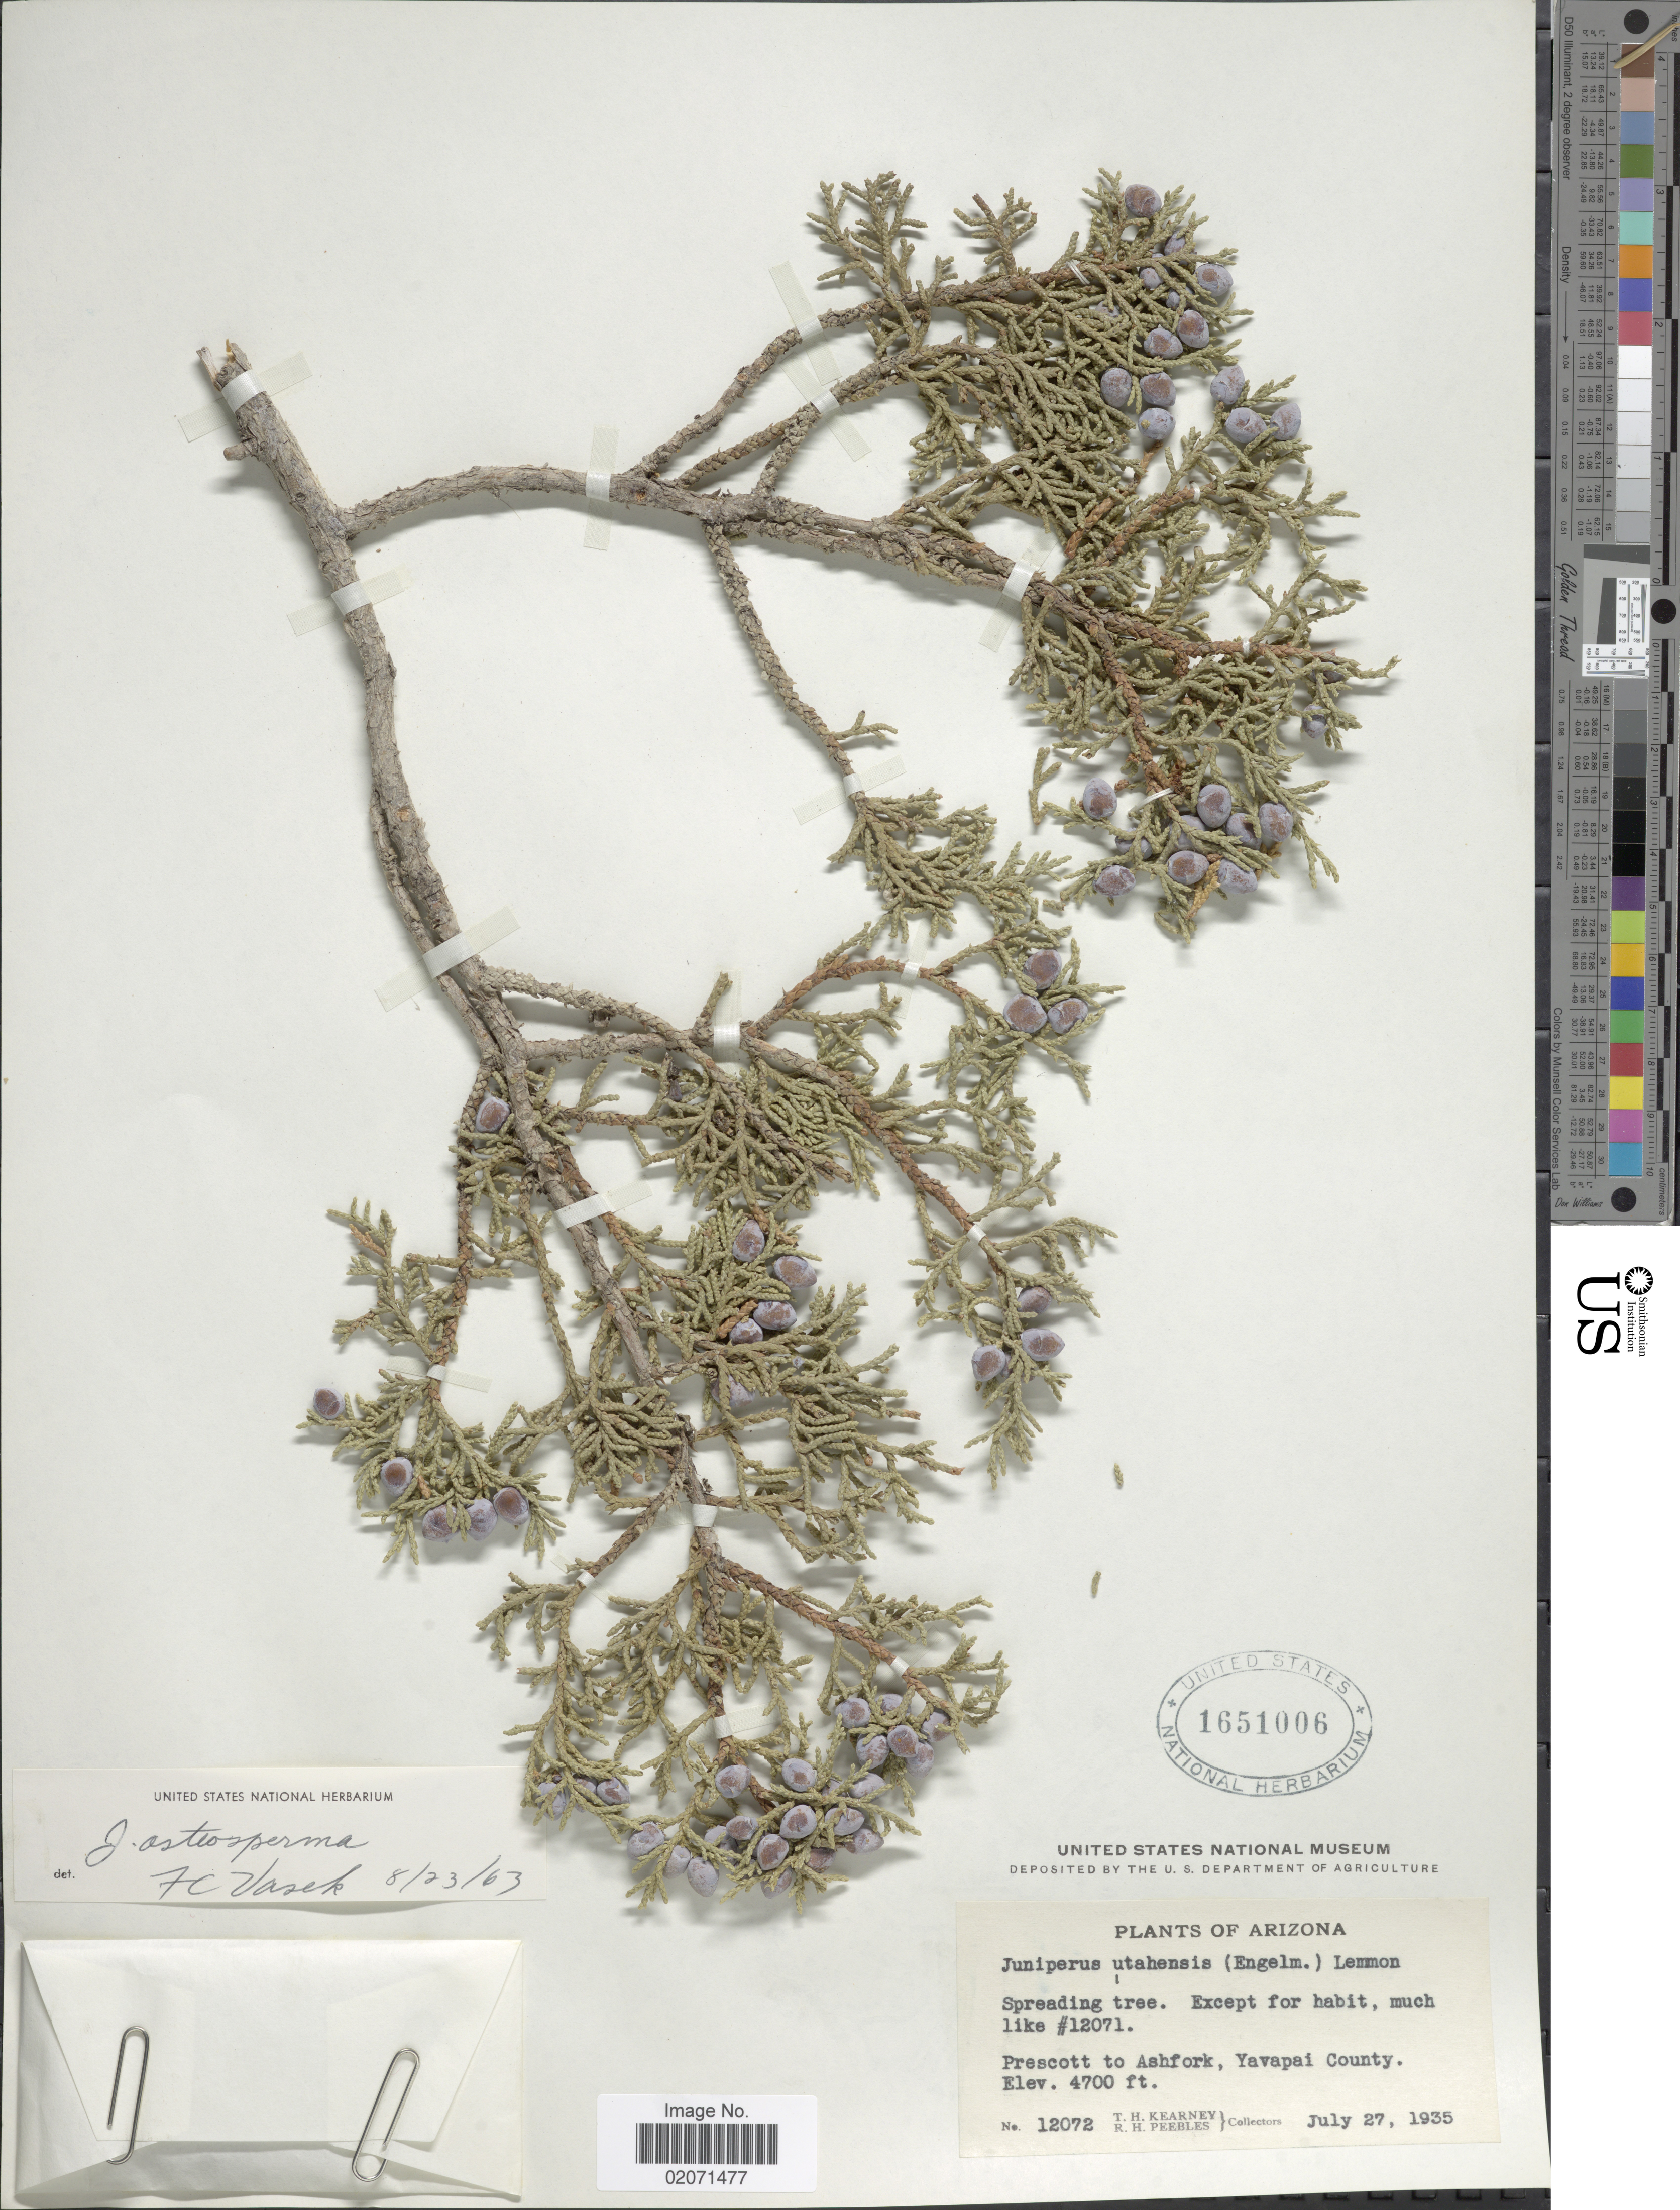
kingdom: Plantae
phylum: Tracheophyta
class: Pinopsida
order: Pinales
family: Cupressaceae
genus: Juniperus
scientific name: Juniperus osteosperma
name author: (Torr.) Little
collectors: T. H. Kearney & R. H. Peebles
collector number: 12072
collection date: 1935-07-27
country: United States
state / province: Arizona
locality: Prescott to Ashfork, Yavapai County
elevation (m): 1433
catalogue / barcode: US 1651006